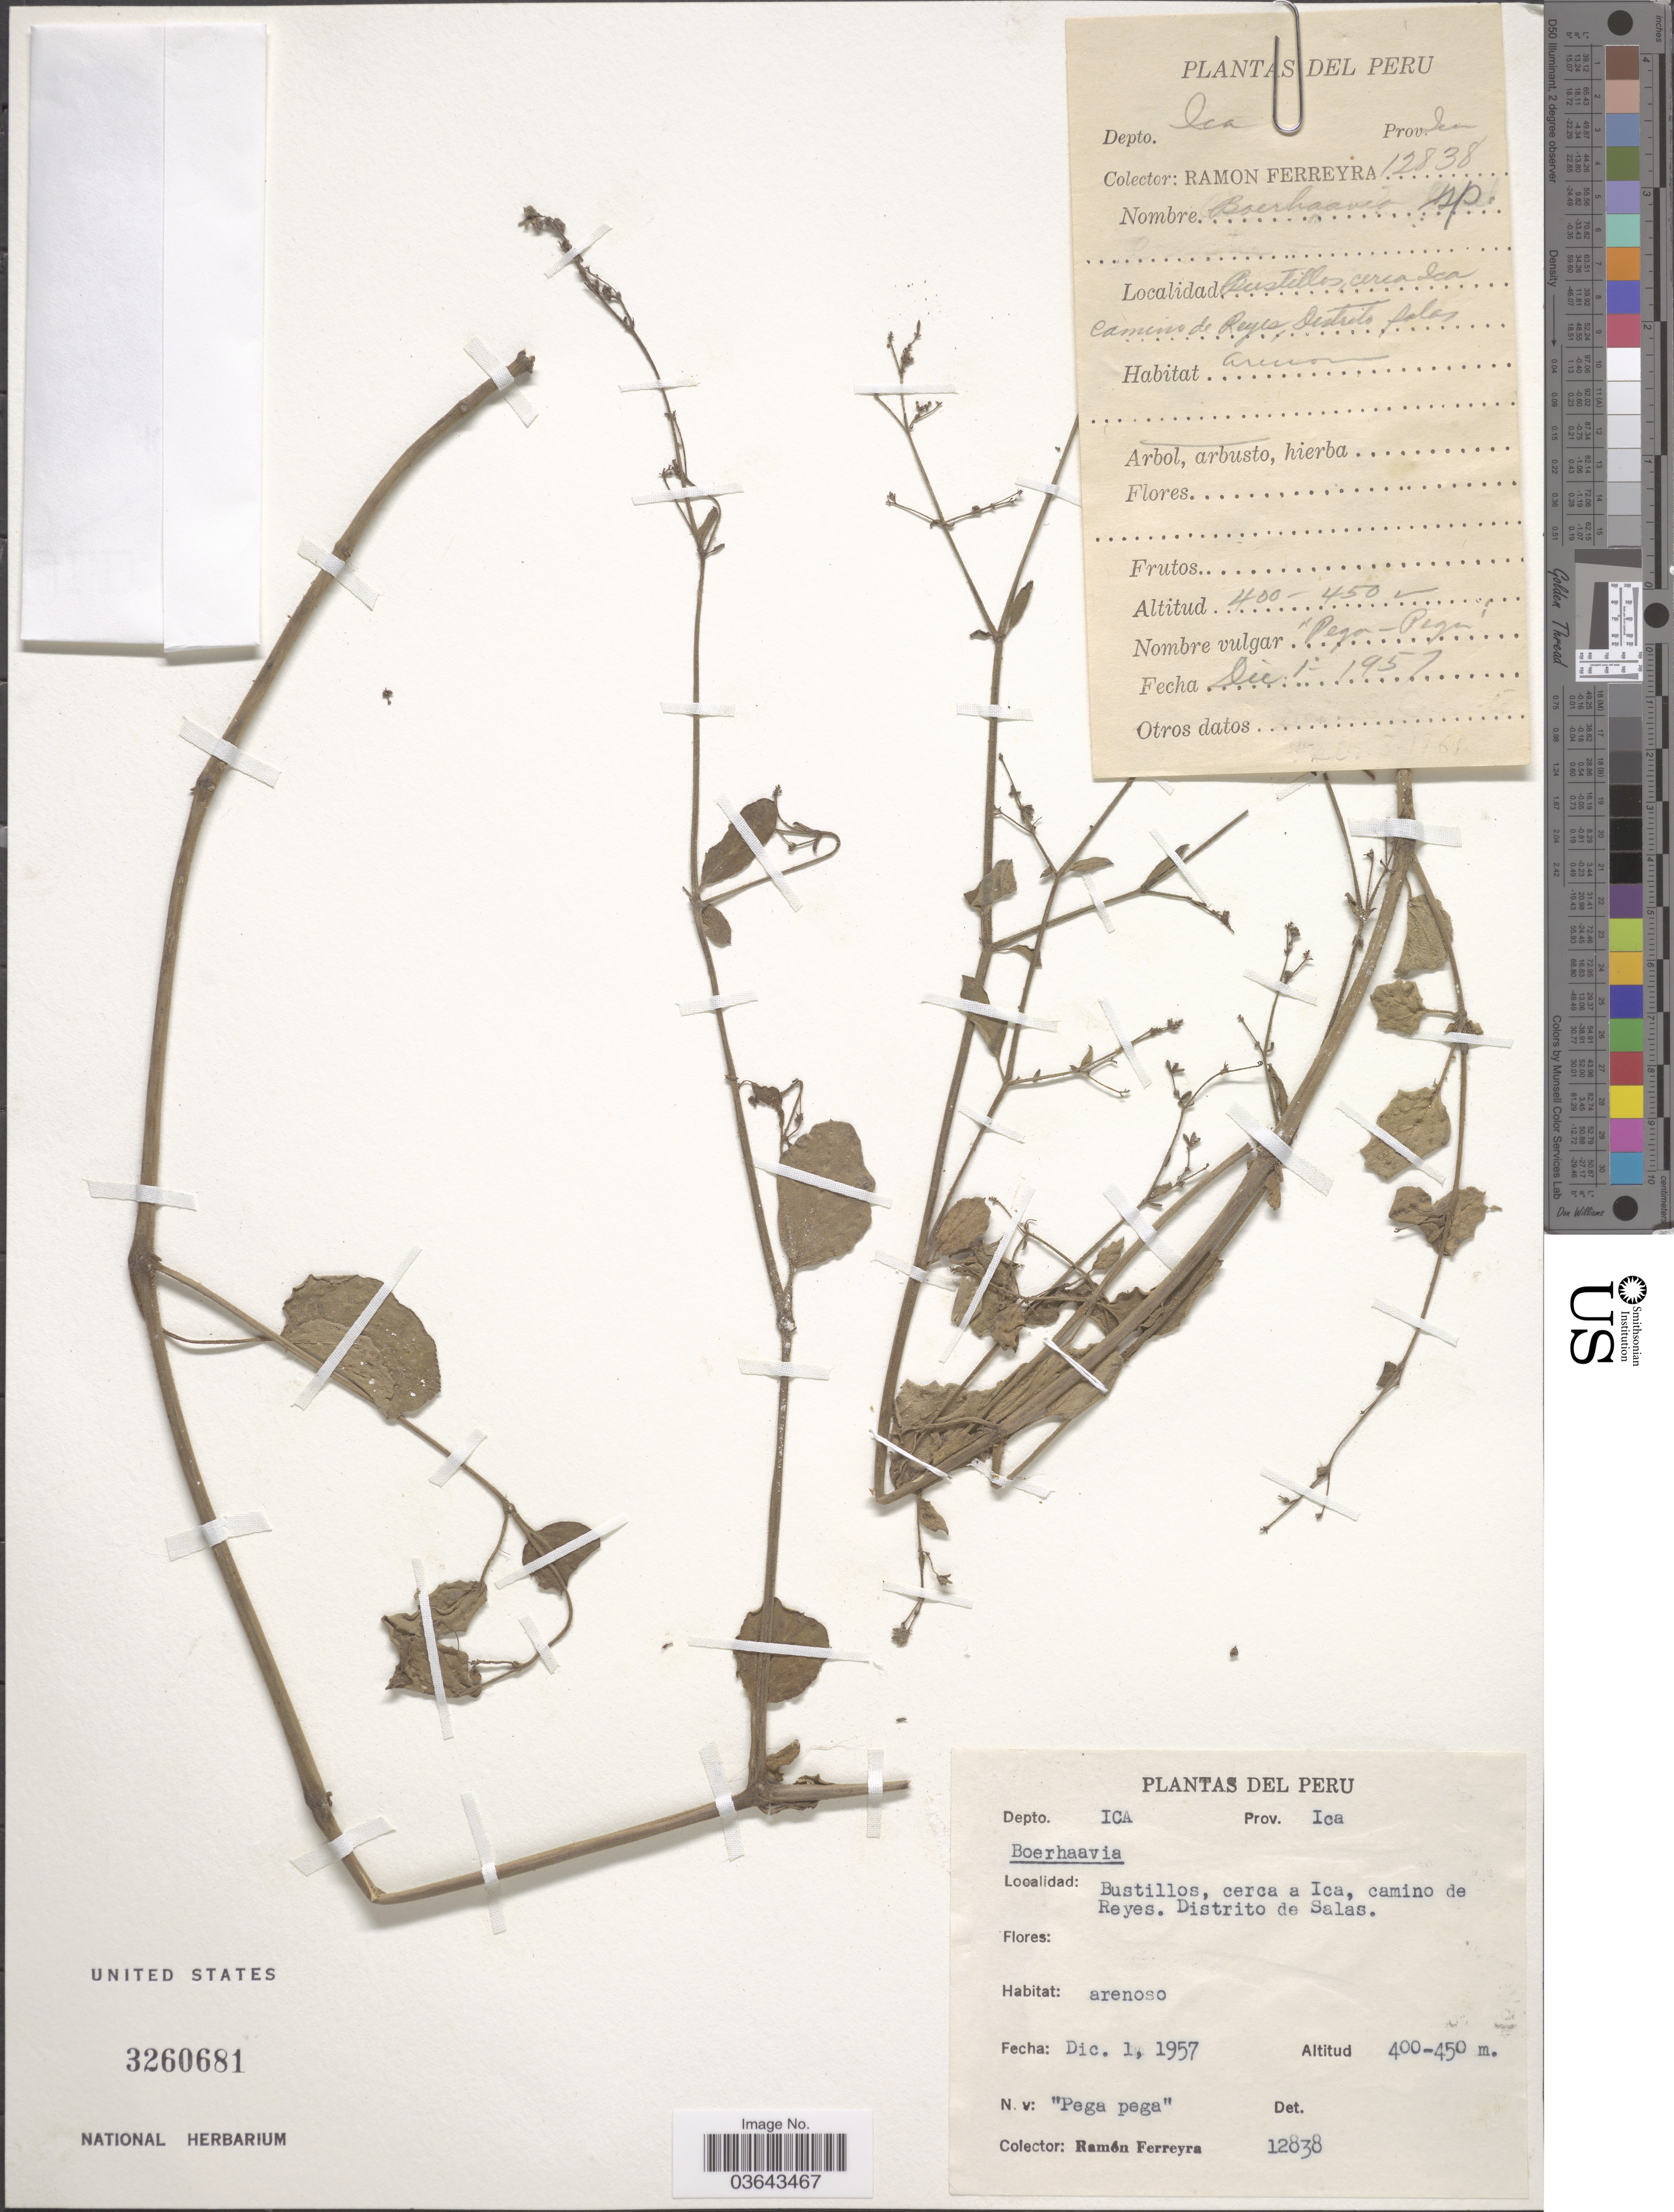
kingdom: Plantae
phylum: Tracheophyta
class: Magnoliopsida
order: Caryophyllales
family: Nyctaginaceae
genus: Boerhavia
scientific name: Boerhavia sp.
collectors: R. A. Ferreyra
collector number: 12838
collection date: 1957-12-01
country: Peru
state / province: Ica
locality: Depto. Ica. Bustillos, cerca a Ica, camino a Reyes. Distrito de Salas.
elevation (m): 400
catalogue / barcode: US 3260681